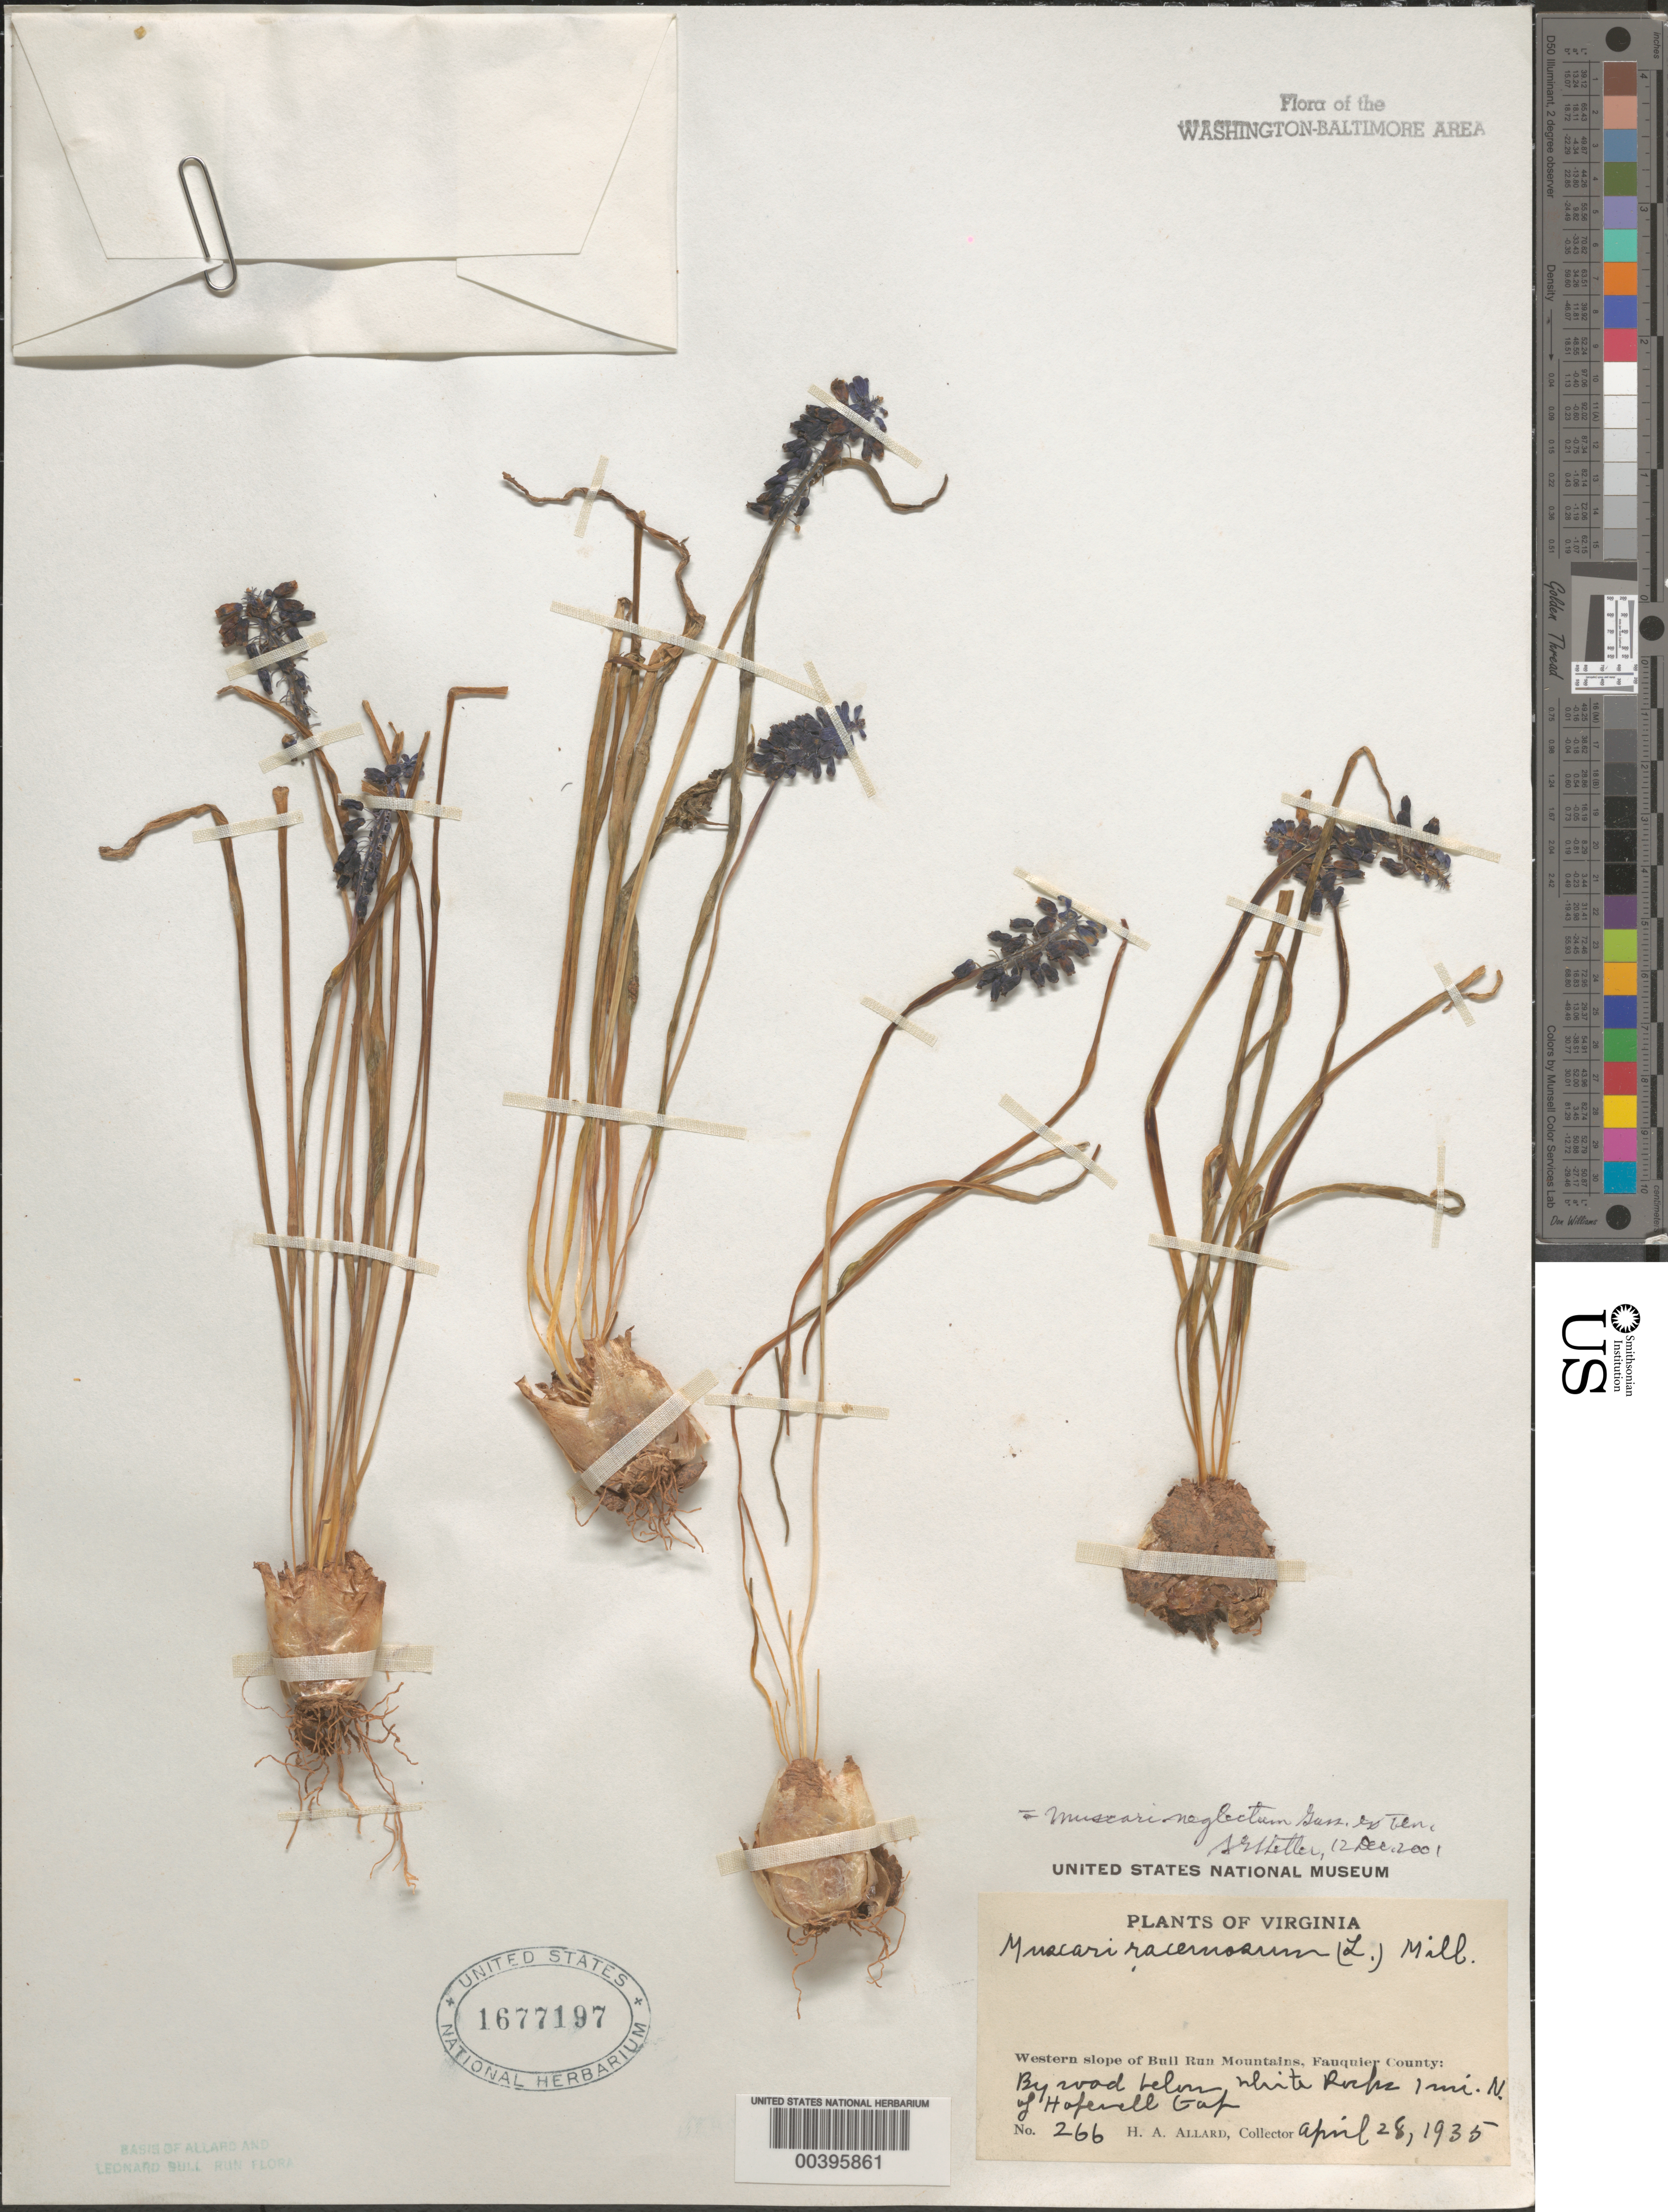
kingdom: Plantae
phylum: Tracheophyta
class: Liliopsida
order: Asparagales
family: Asparagaceae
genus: Muscari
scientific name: Muscari neglectum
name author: Gussone ex Ten.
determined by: Shetler, Stanwyn G., (US), NMNH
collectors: H. A. Allard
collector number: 266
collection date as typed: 28 Apr 1935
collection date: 1935-04-28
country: United States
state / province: Virginia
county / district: Fauquier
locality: North of Hopewell Gap area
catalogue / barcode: US 1677197